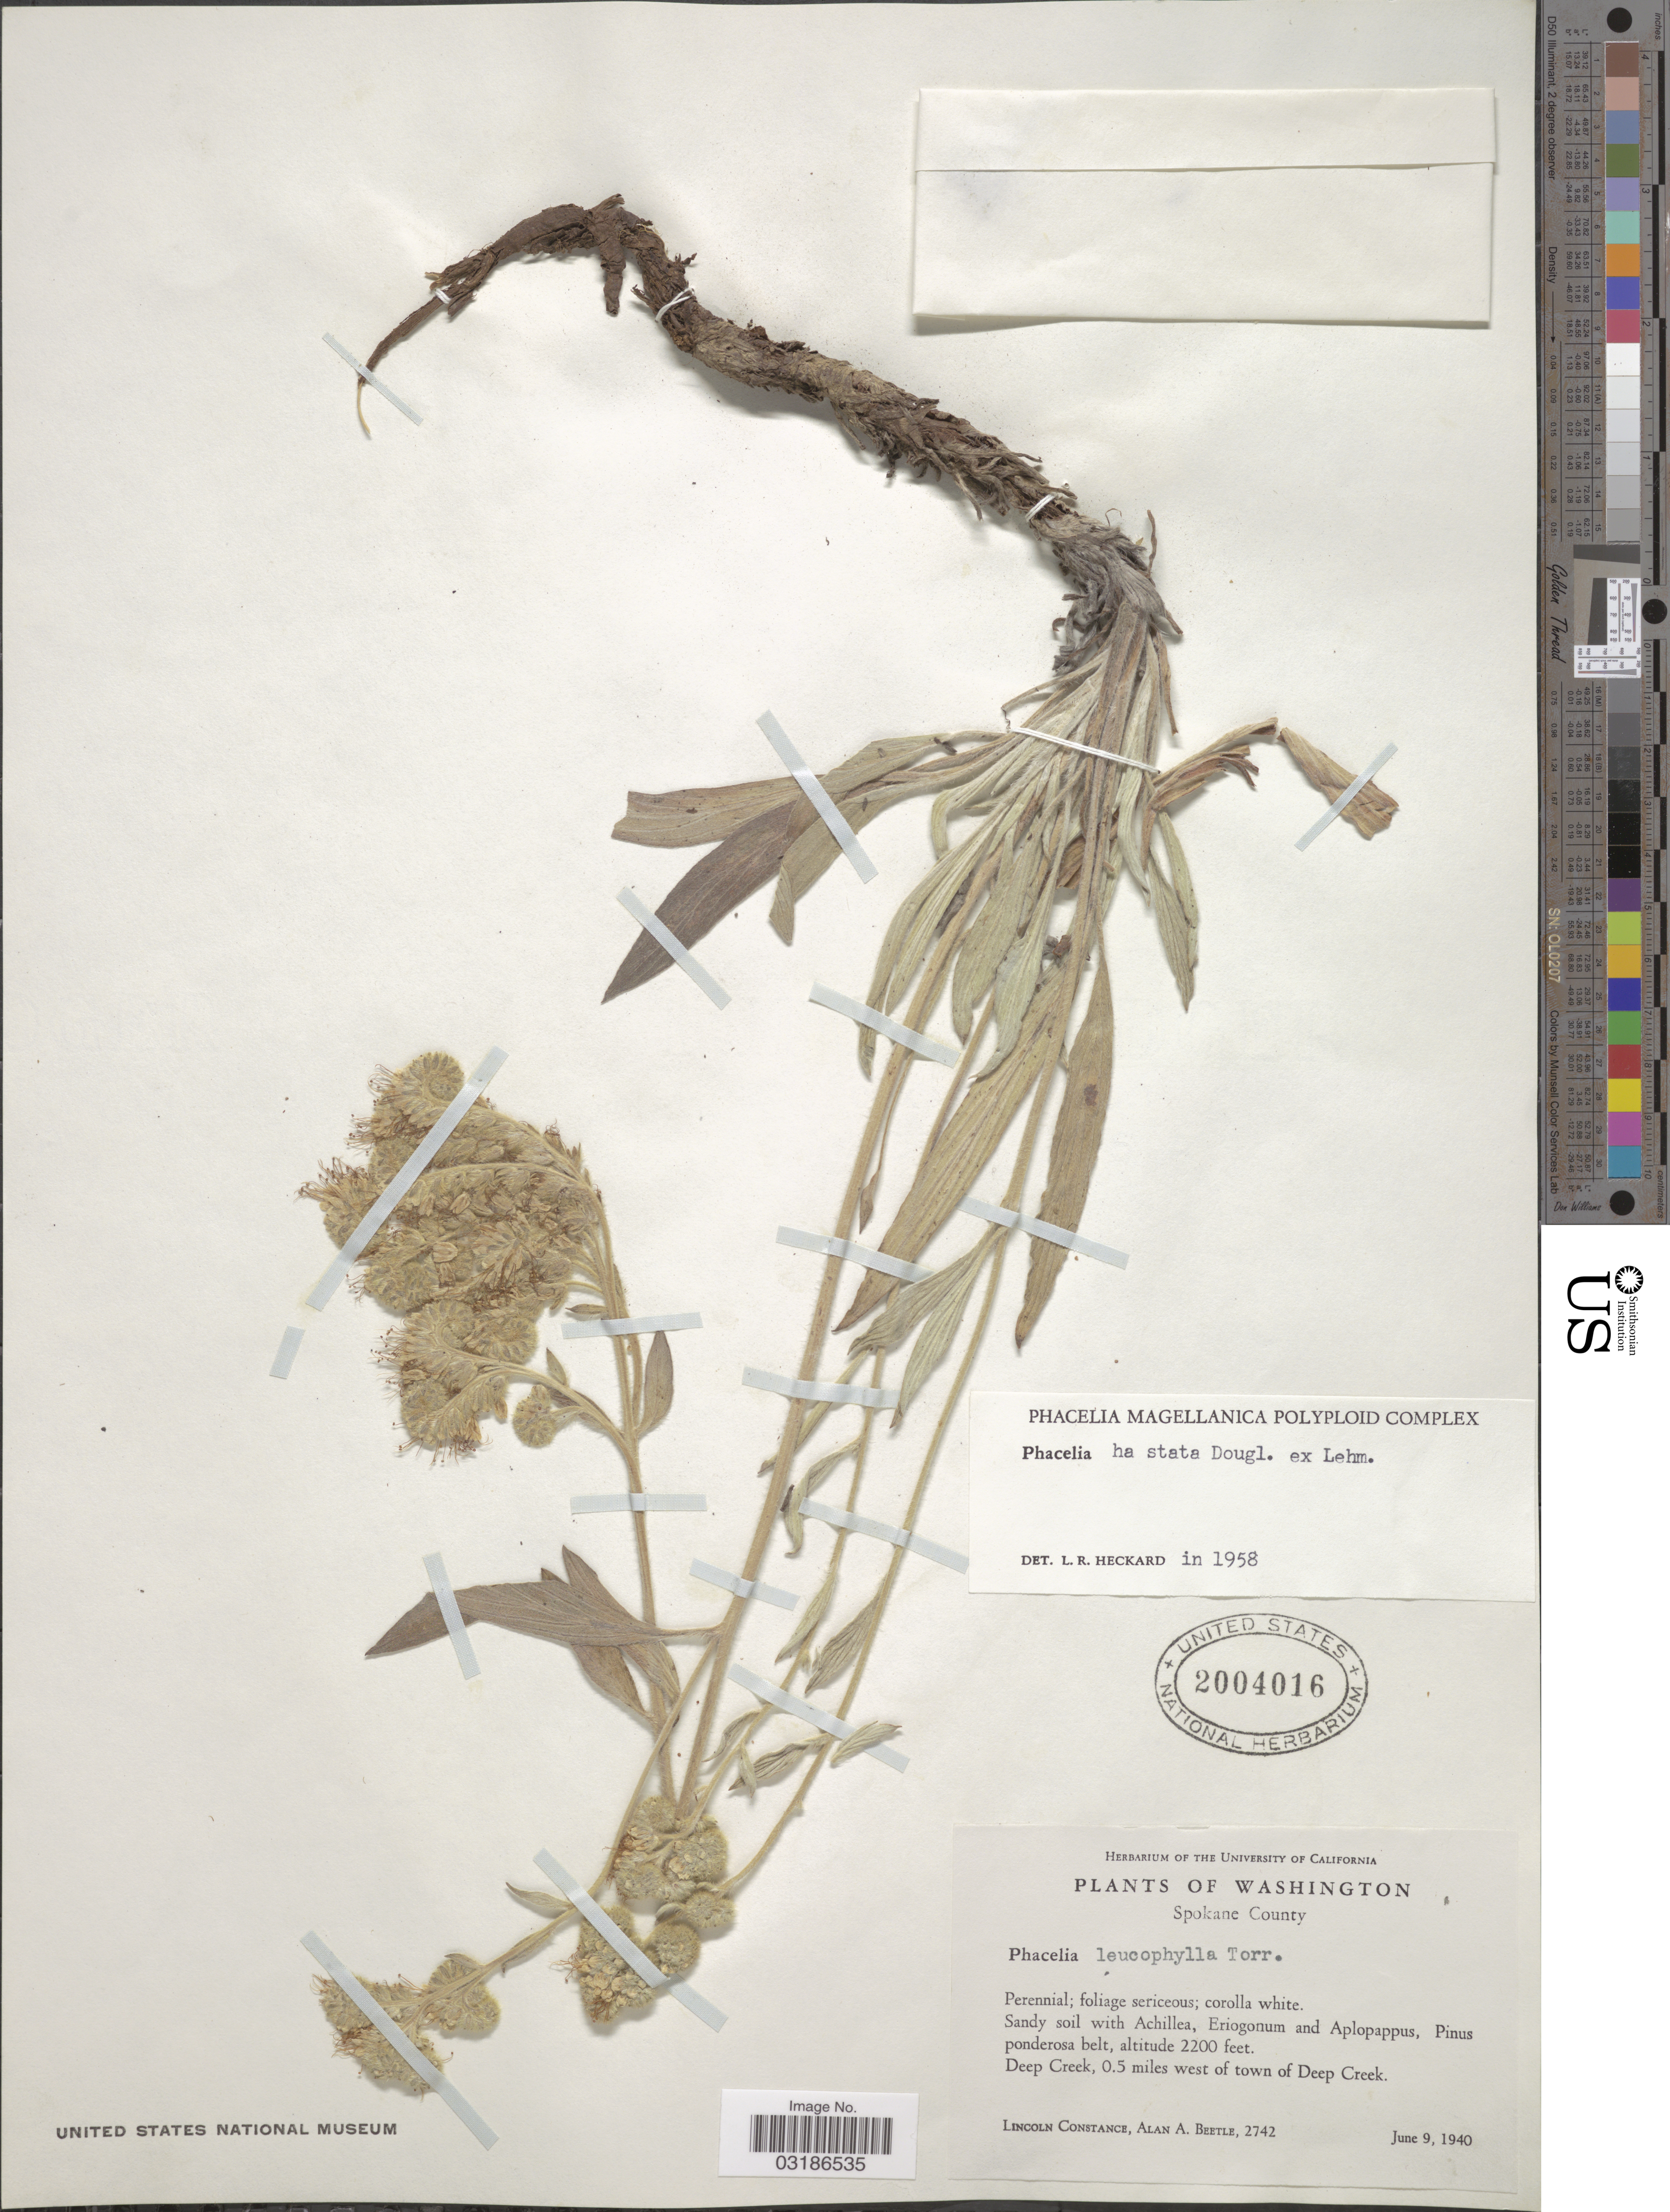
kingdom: Plantae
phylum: Tracheophyta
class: Magnoliopsida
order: Boraginales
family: Hydrophyllaceae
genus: Phacelia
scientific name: Phacelia hastata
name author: Douglas ex Lehm.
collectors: L. Constance & A. A. Beetle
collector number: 2742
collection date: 1940-06-09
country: United States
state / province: Washington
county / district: Spokane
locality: Spokane County, Deep Creek, 0.5 miles west of town of Deep Creek.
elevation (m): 671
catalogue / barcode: US 2004016